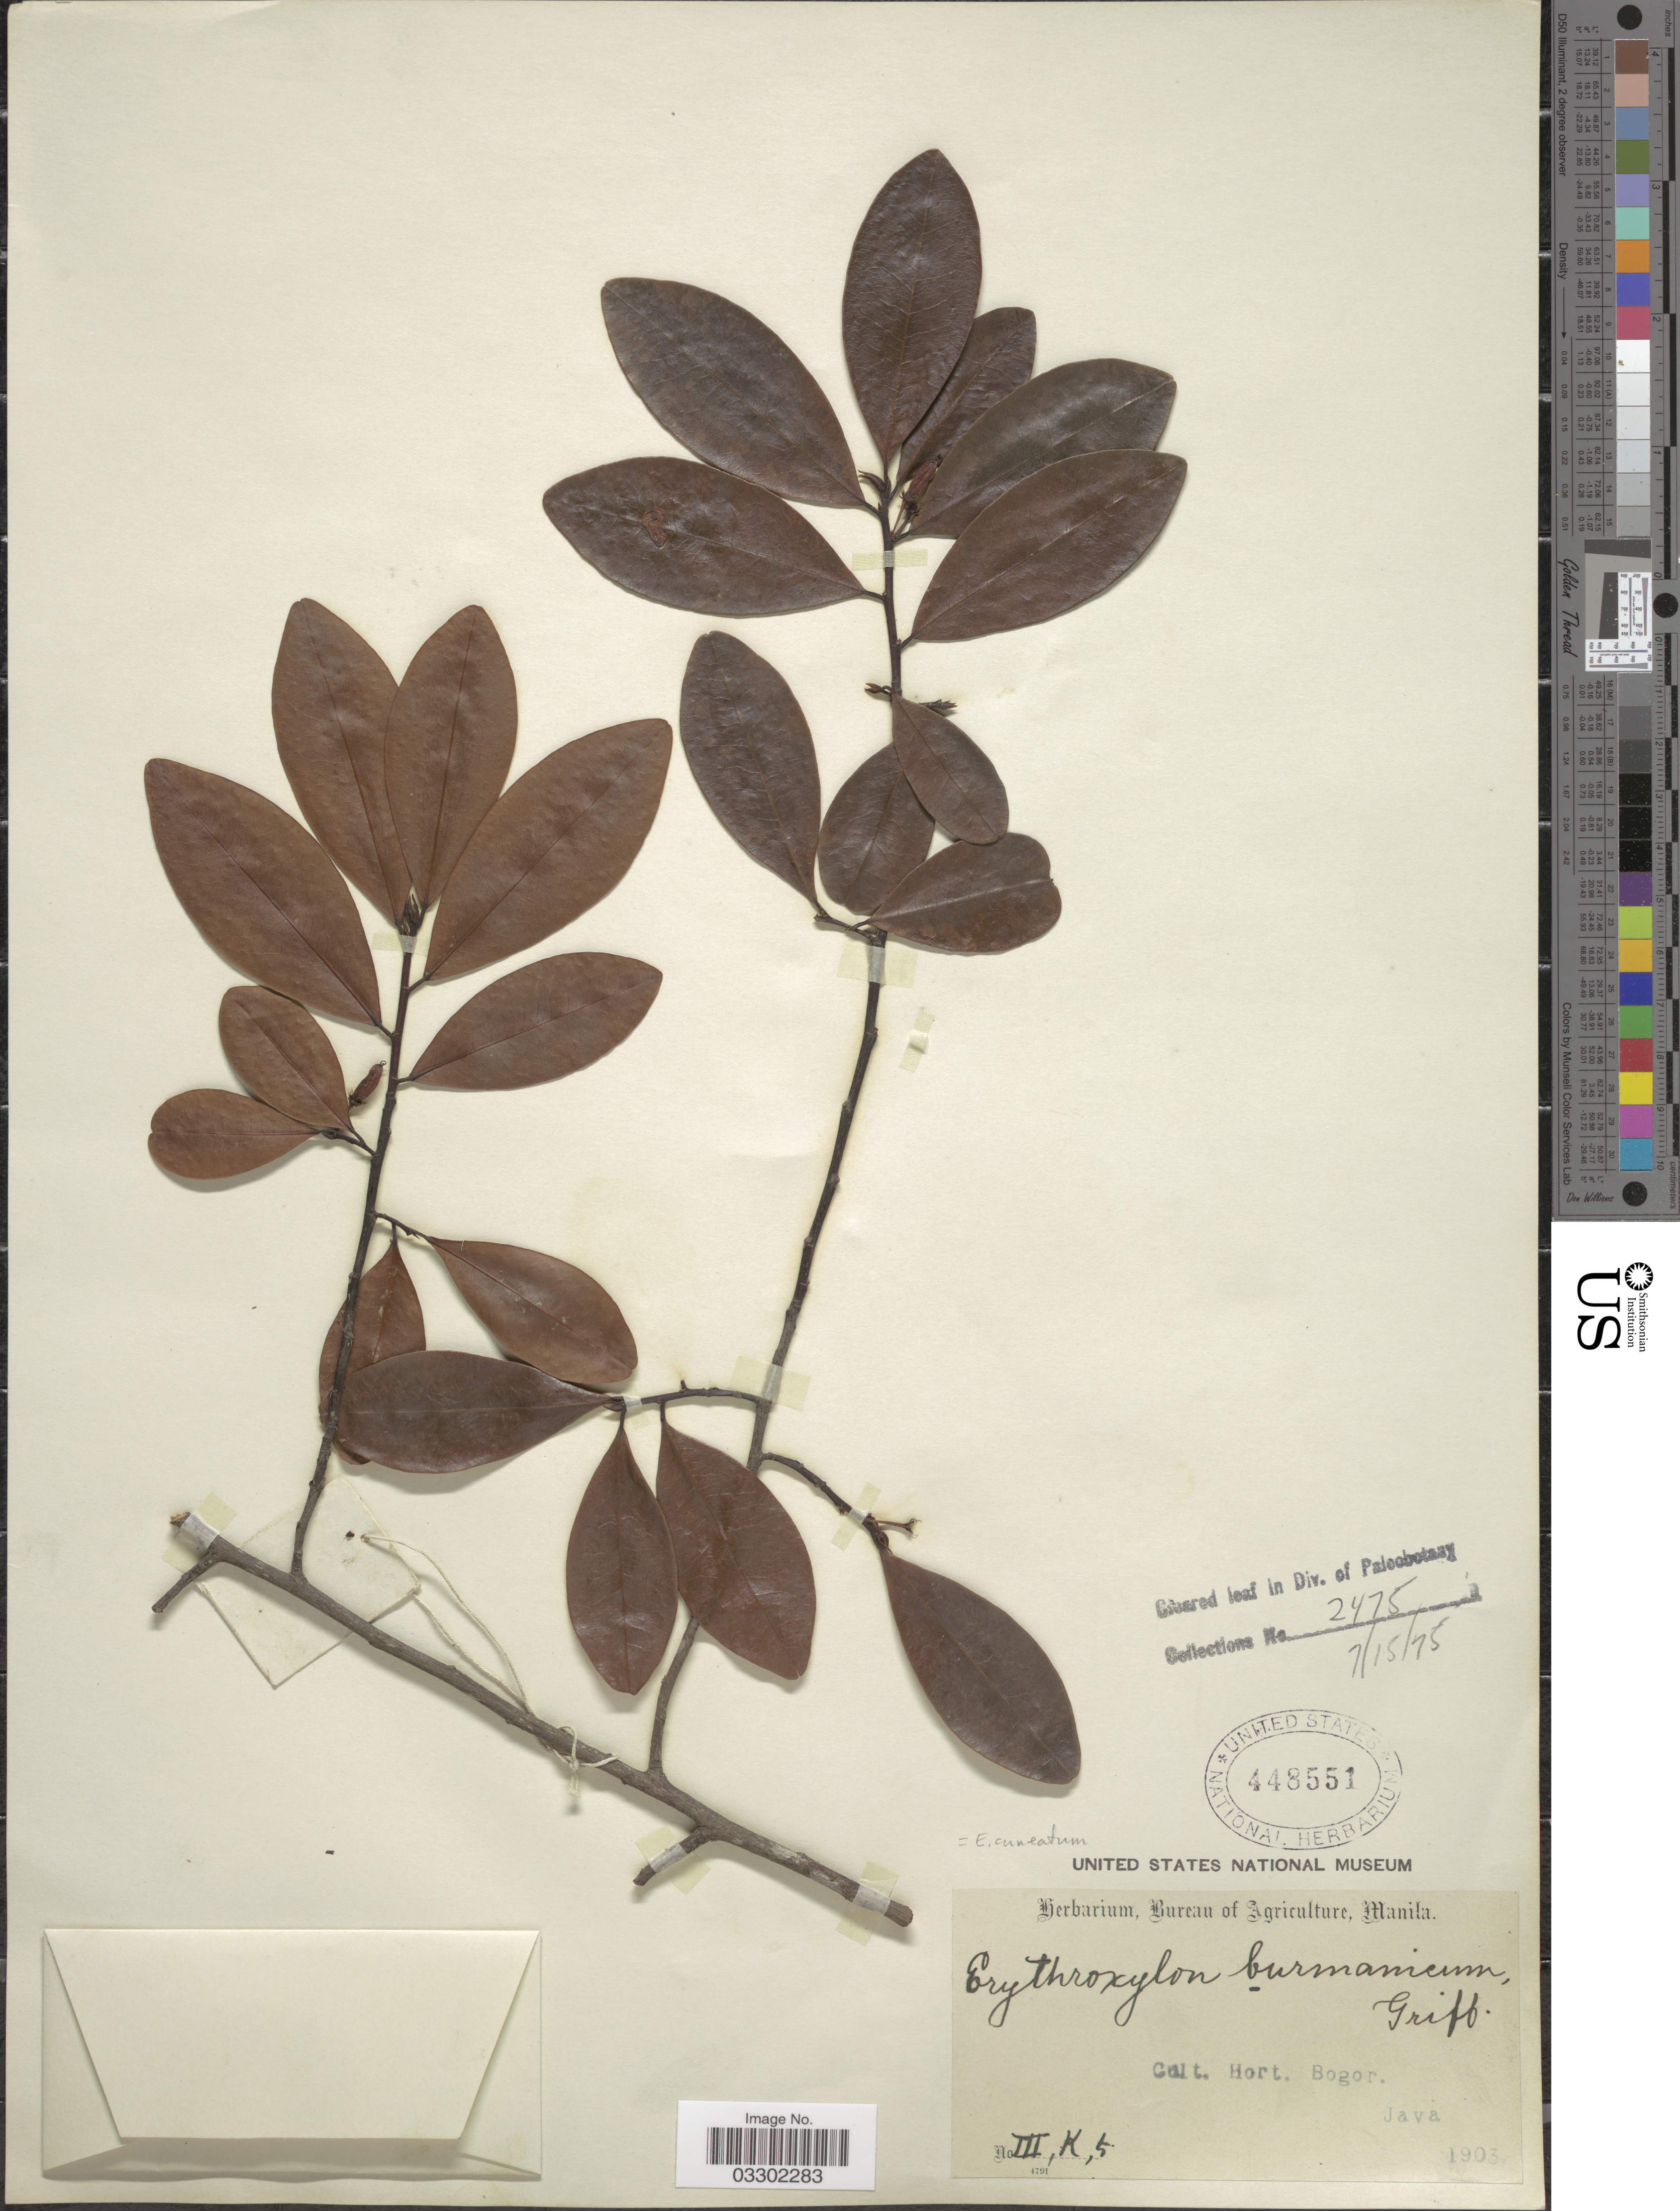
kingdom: Plantae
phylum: Tracheophyta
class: Magnoliopsida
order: Malpighiales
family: Erythroxylaceae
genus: Erythroxylum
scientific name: Erythroxylum cuneatum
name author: (Miq.) Kurz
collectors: Ex herb. Bureau of Agriculture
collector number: III,K,5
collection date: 1903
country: Indonesia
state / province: Java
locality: Cult. Hort. Bogor.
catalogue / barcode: US 448551